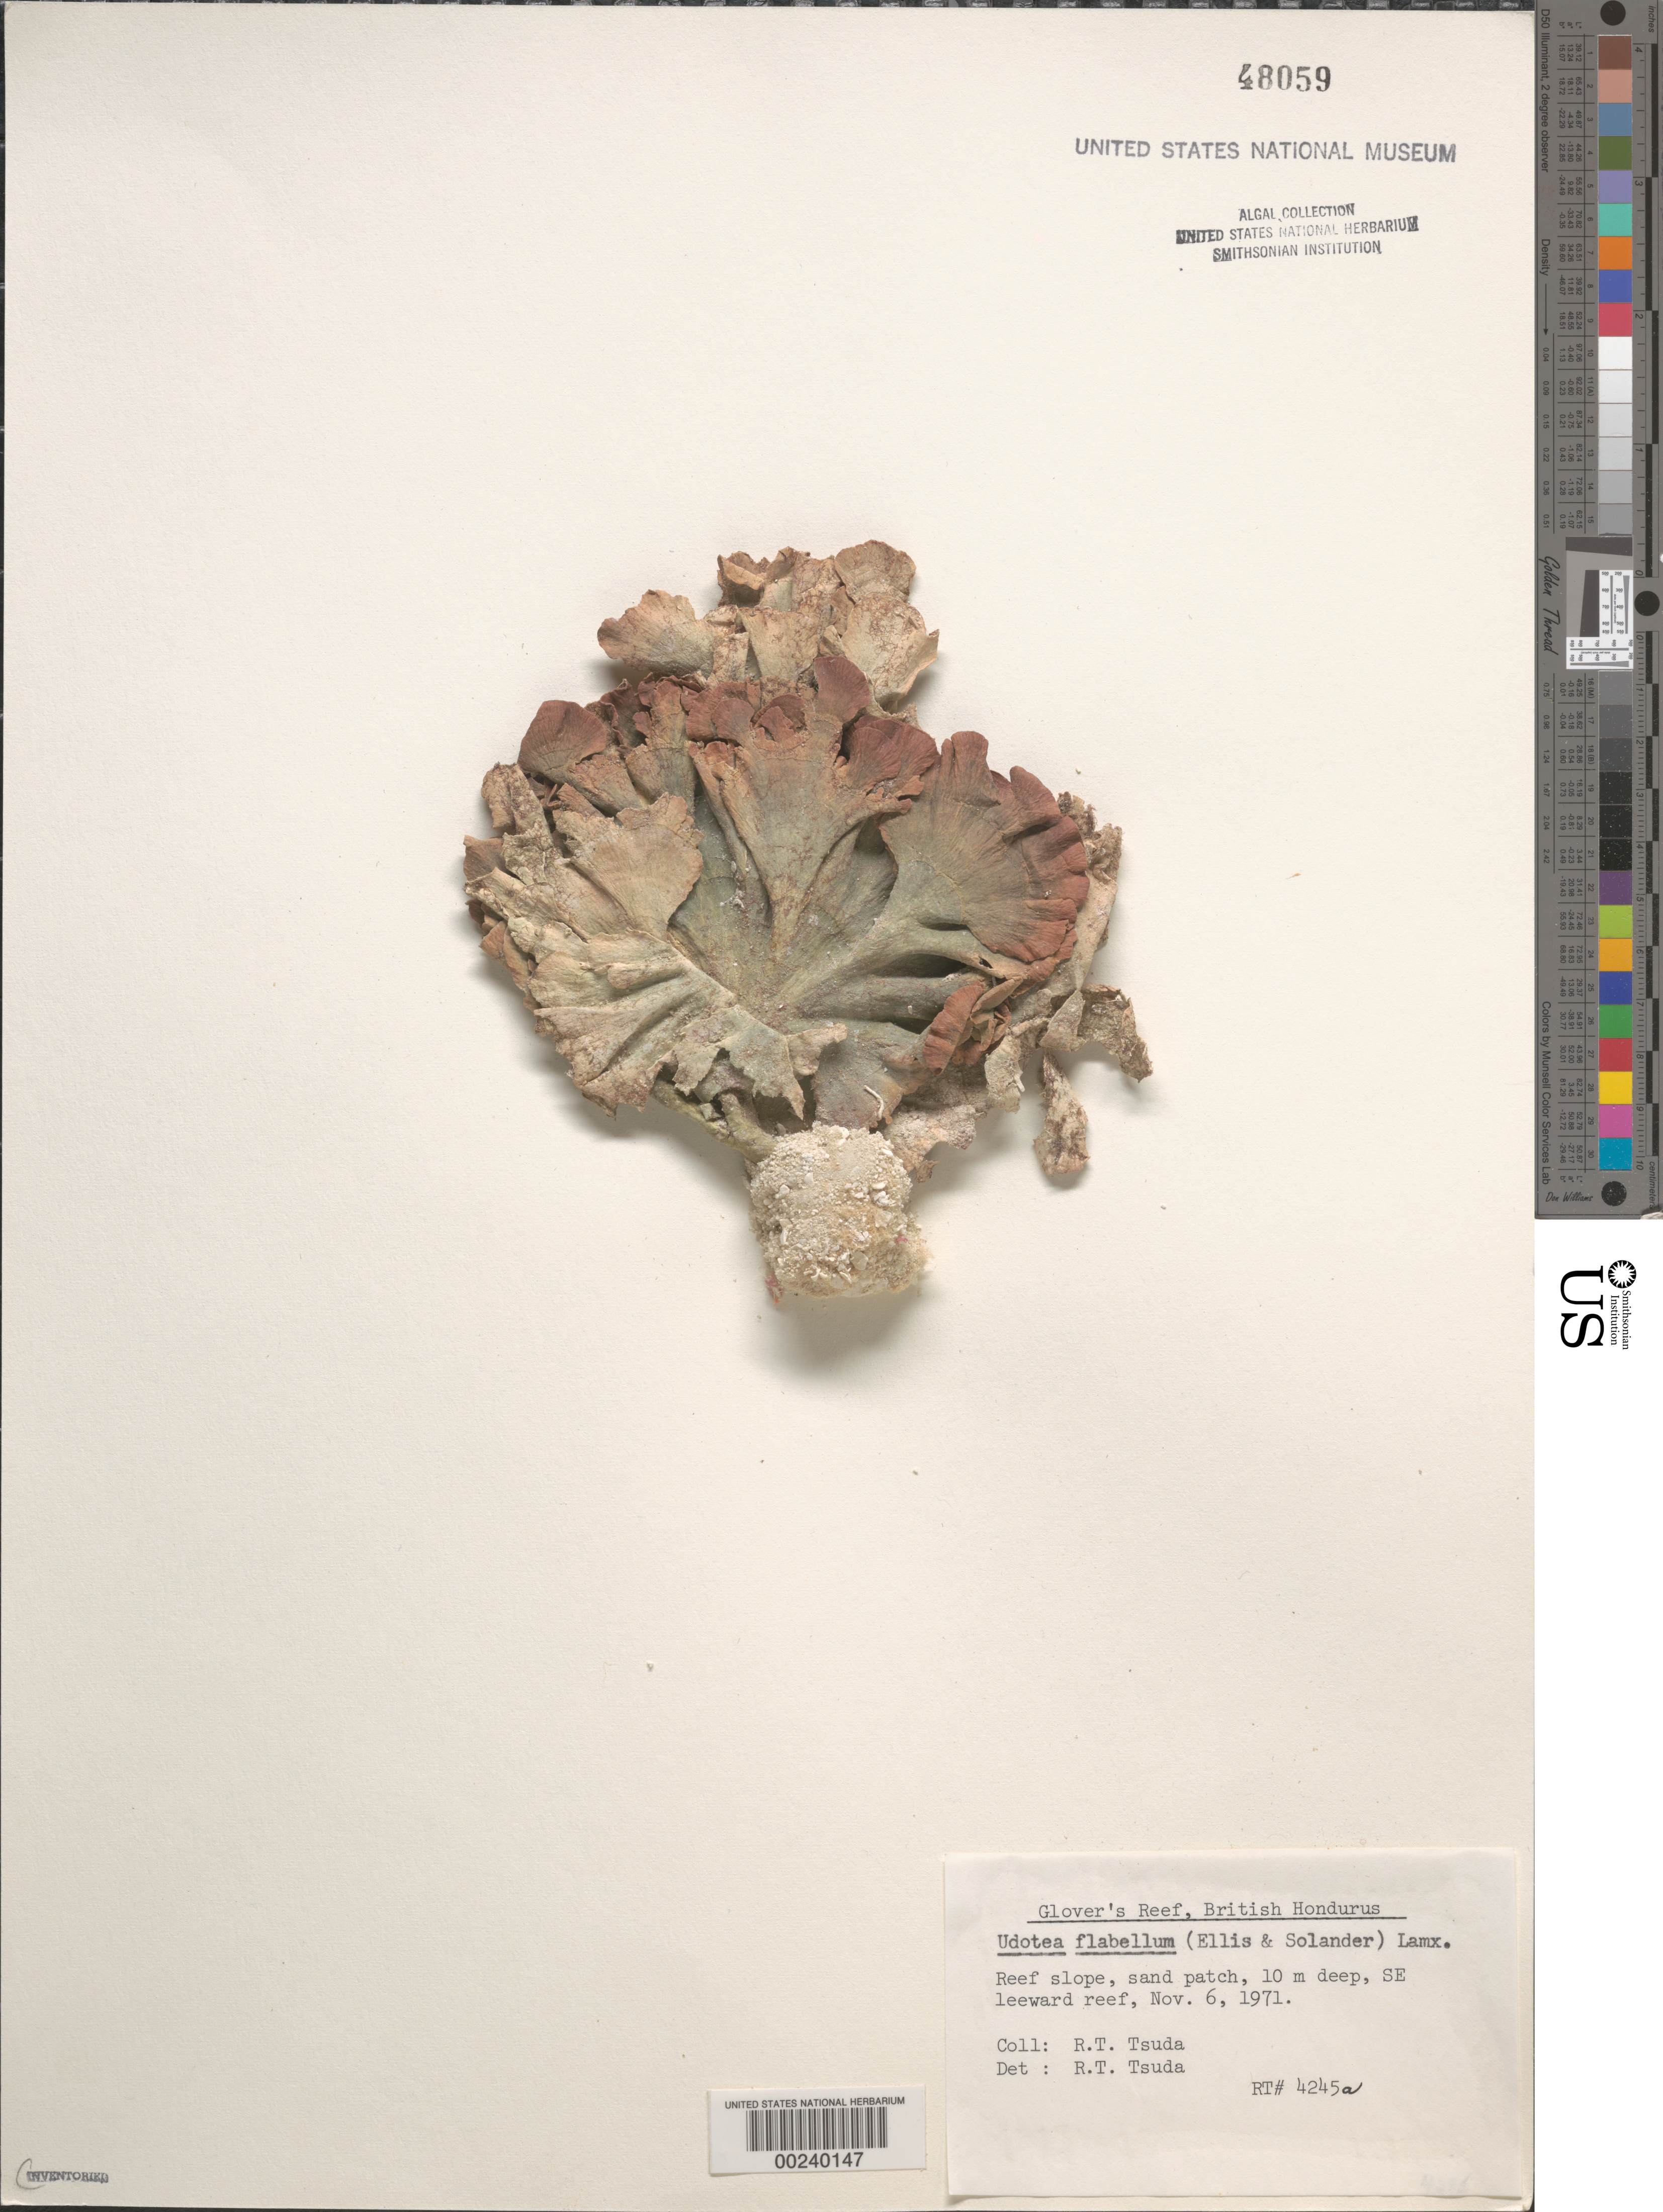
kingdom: Plantae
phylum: Chlorophyta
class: Ulvophyceae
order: Bryopsidales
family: Udoteaceae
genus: Udotea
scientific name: Udotea flabellum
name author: (J. Ellis & Sol.) M. Howe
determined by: Tsuda, R. T.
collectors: R. Tsuda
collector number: Rt 4245a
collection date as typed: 06 Nov 1971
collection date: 1971-11-06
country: Belize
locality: Glover's Reef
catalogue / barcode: US 48059